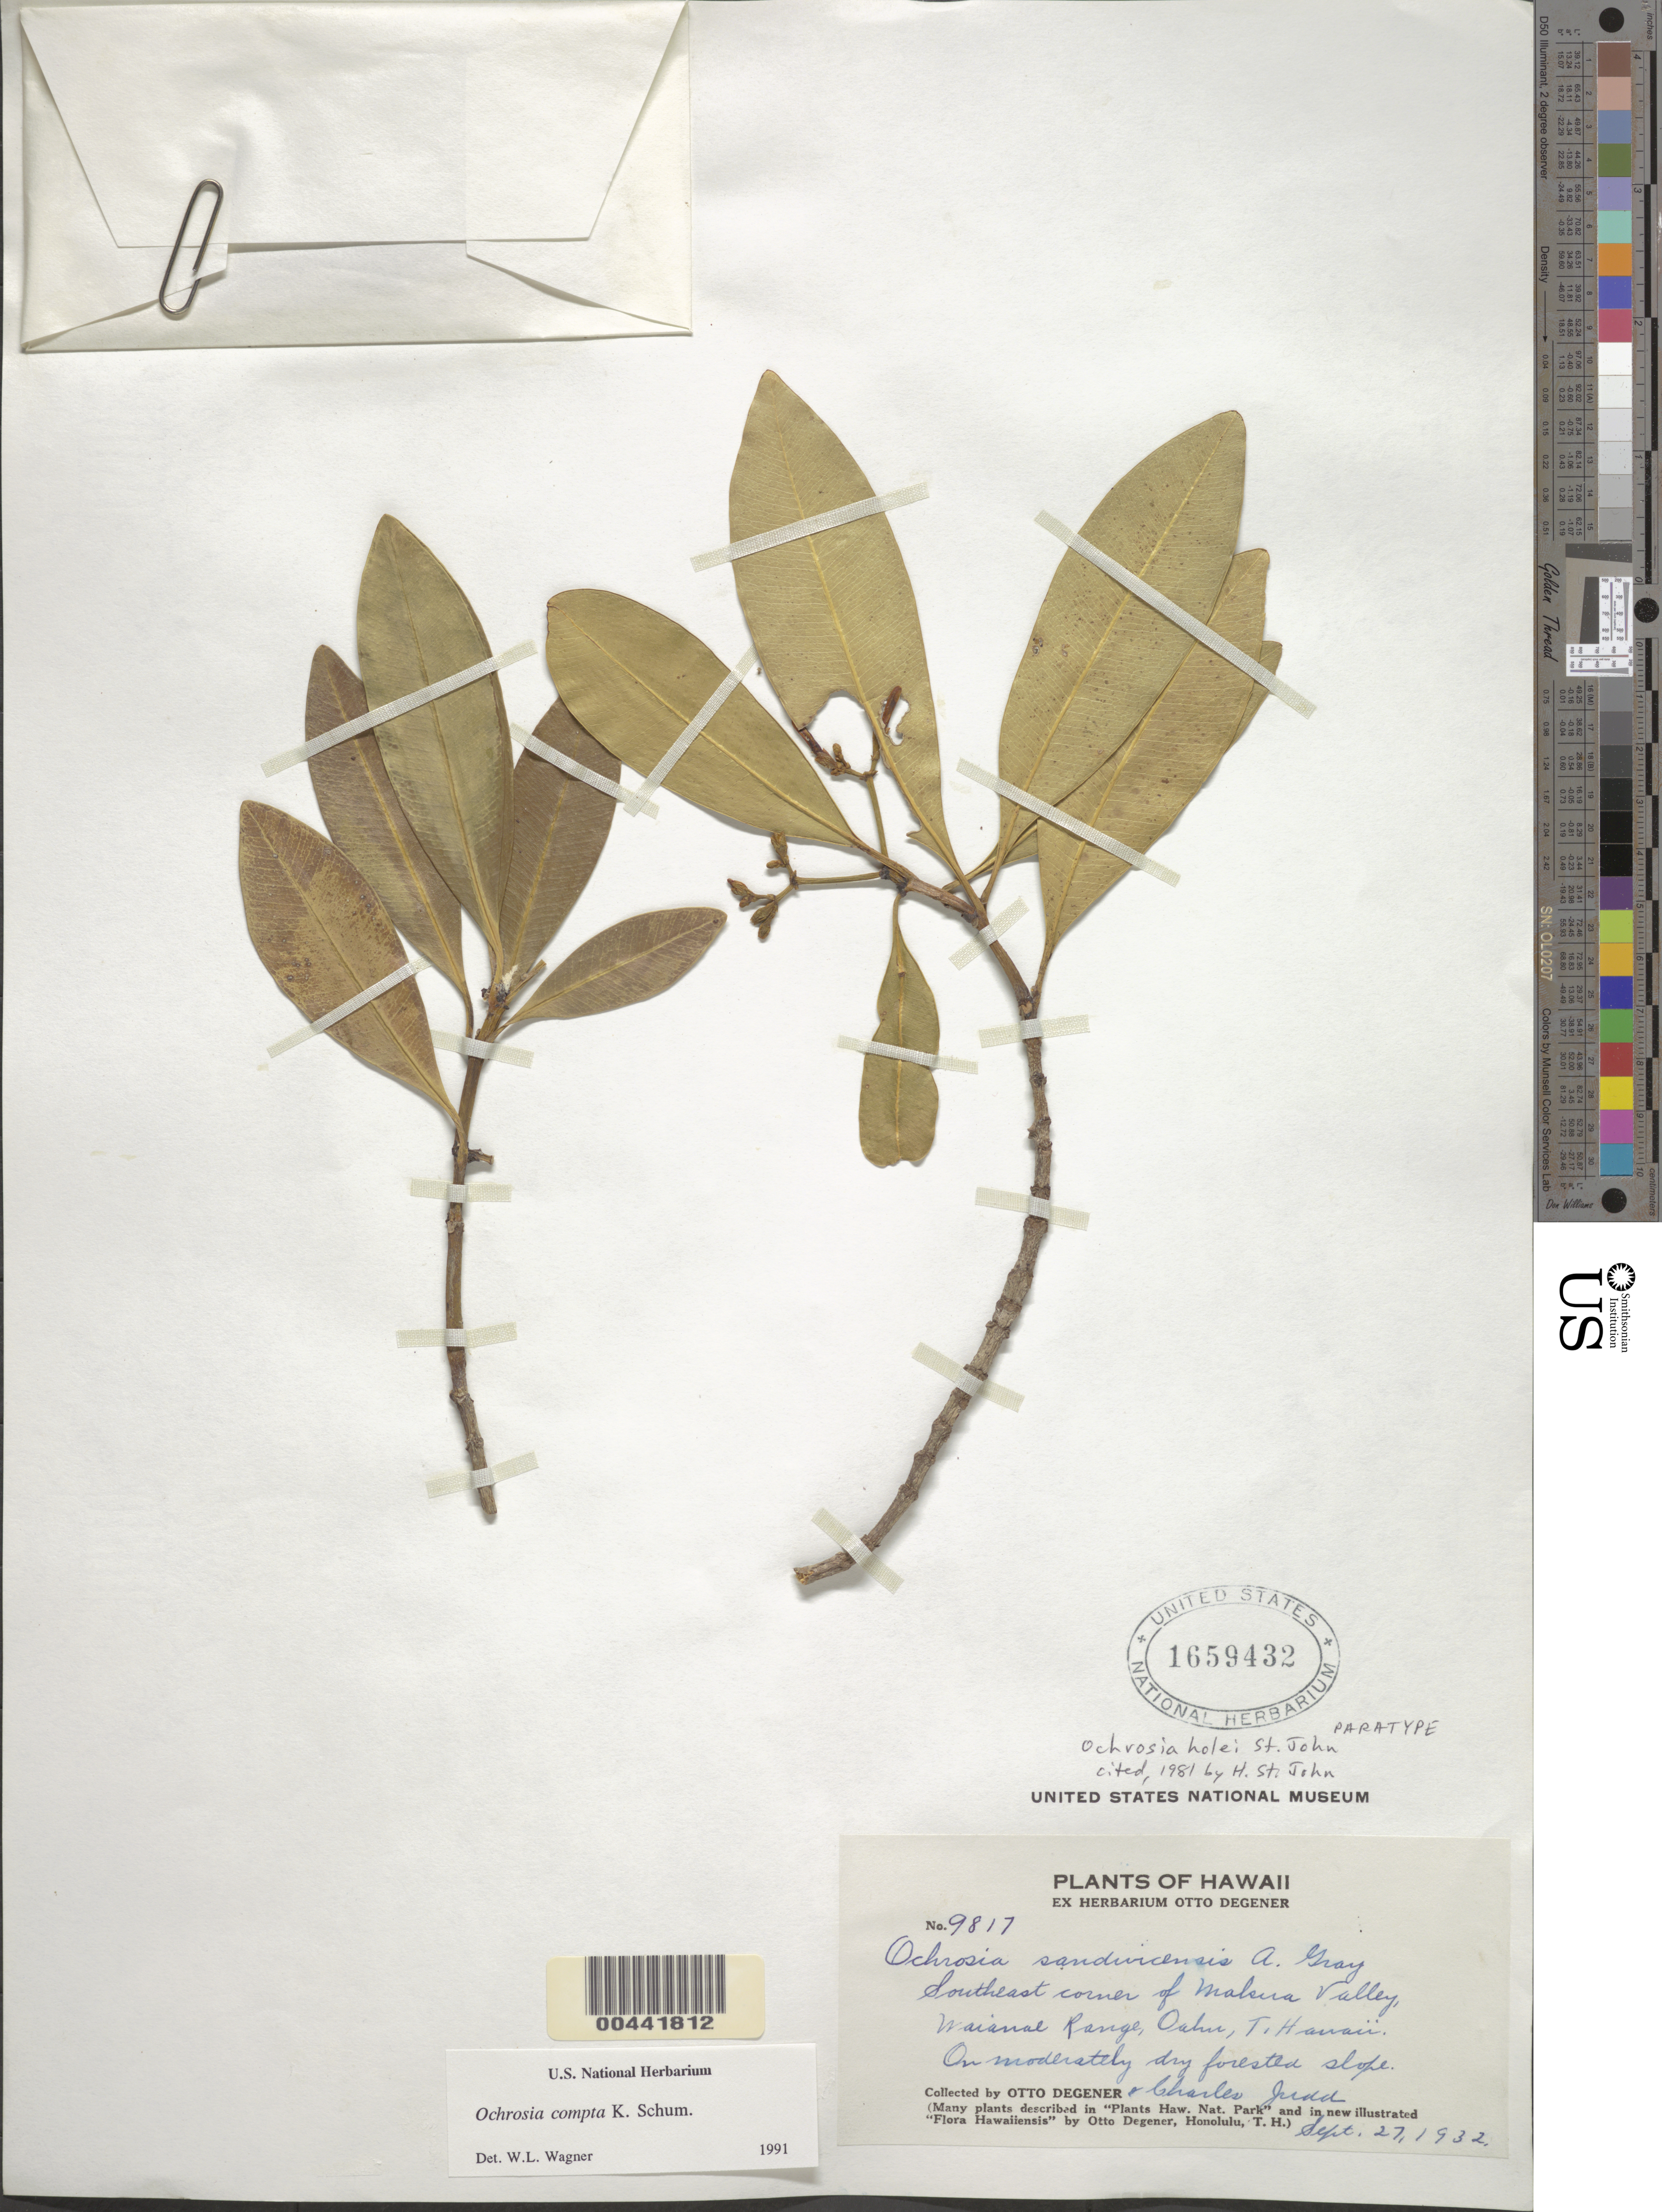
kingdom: Plantae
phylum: Tracheophyta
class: Magnoliopsida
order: Gentianales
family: Apocynaceae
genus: Ochrosia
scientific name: Ochrosia compta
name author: K. Schum.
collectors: O. Degener & C. Judd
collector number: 9817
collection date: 1932-09-27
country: United States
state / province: Hawaii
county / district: Honolulu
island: Oahu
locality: Waianal Range, Oahu, T. Hawaii.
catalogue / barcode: US 1659432